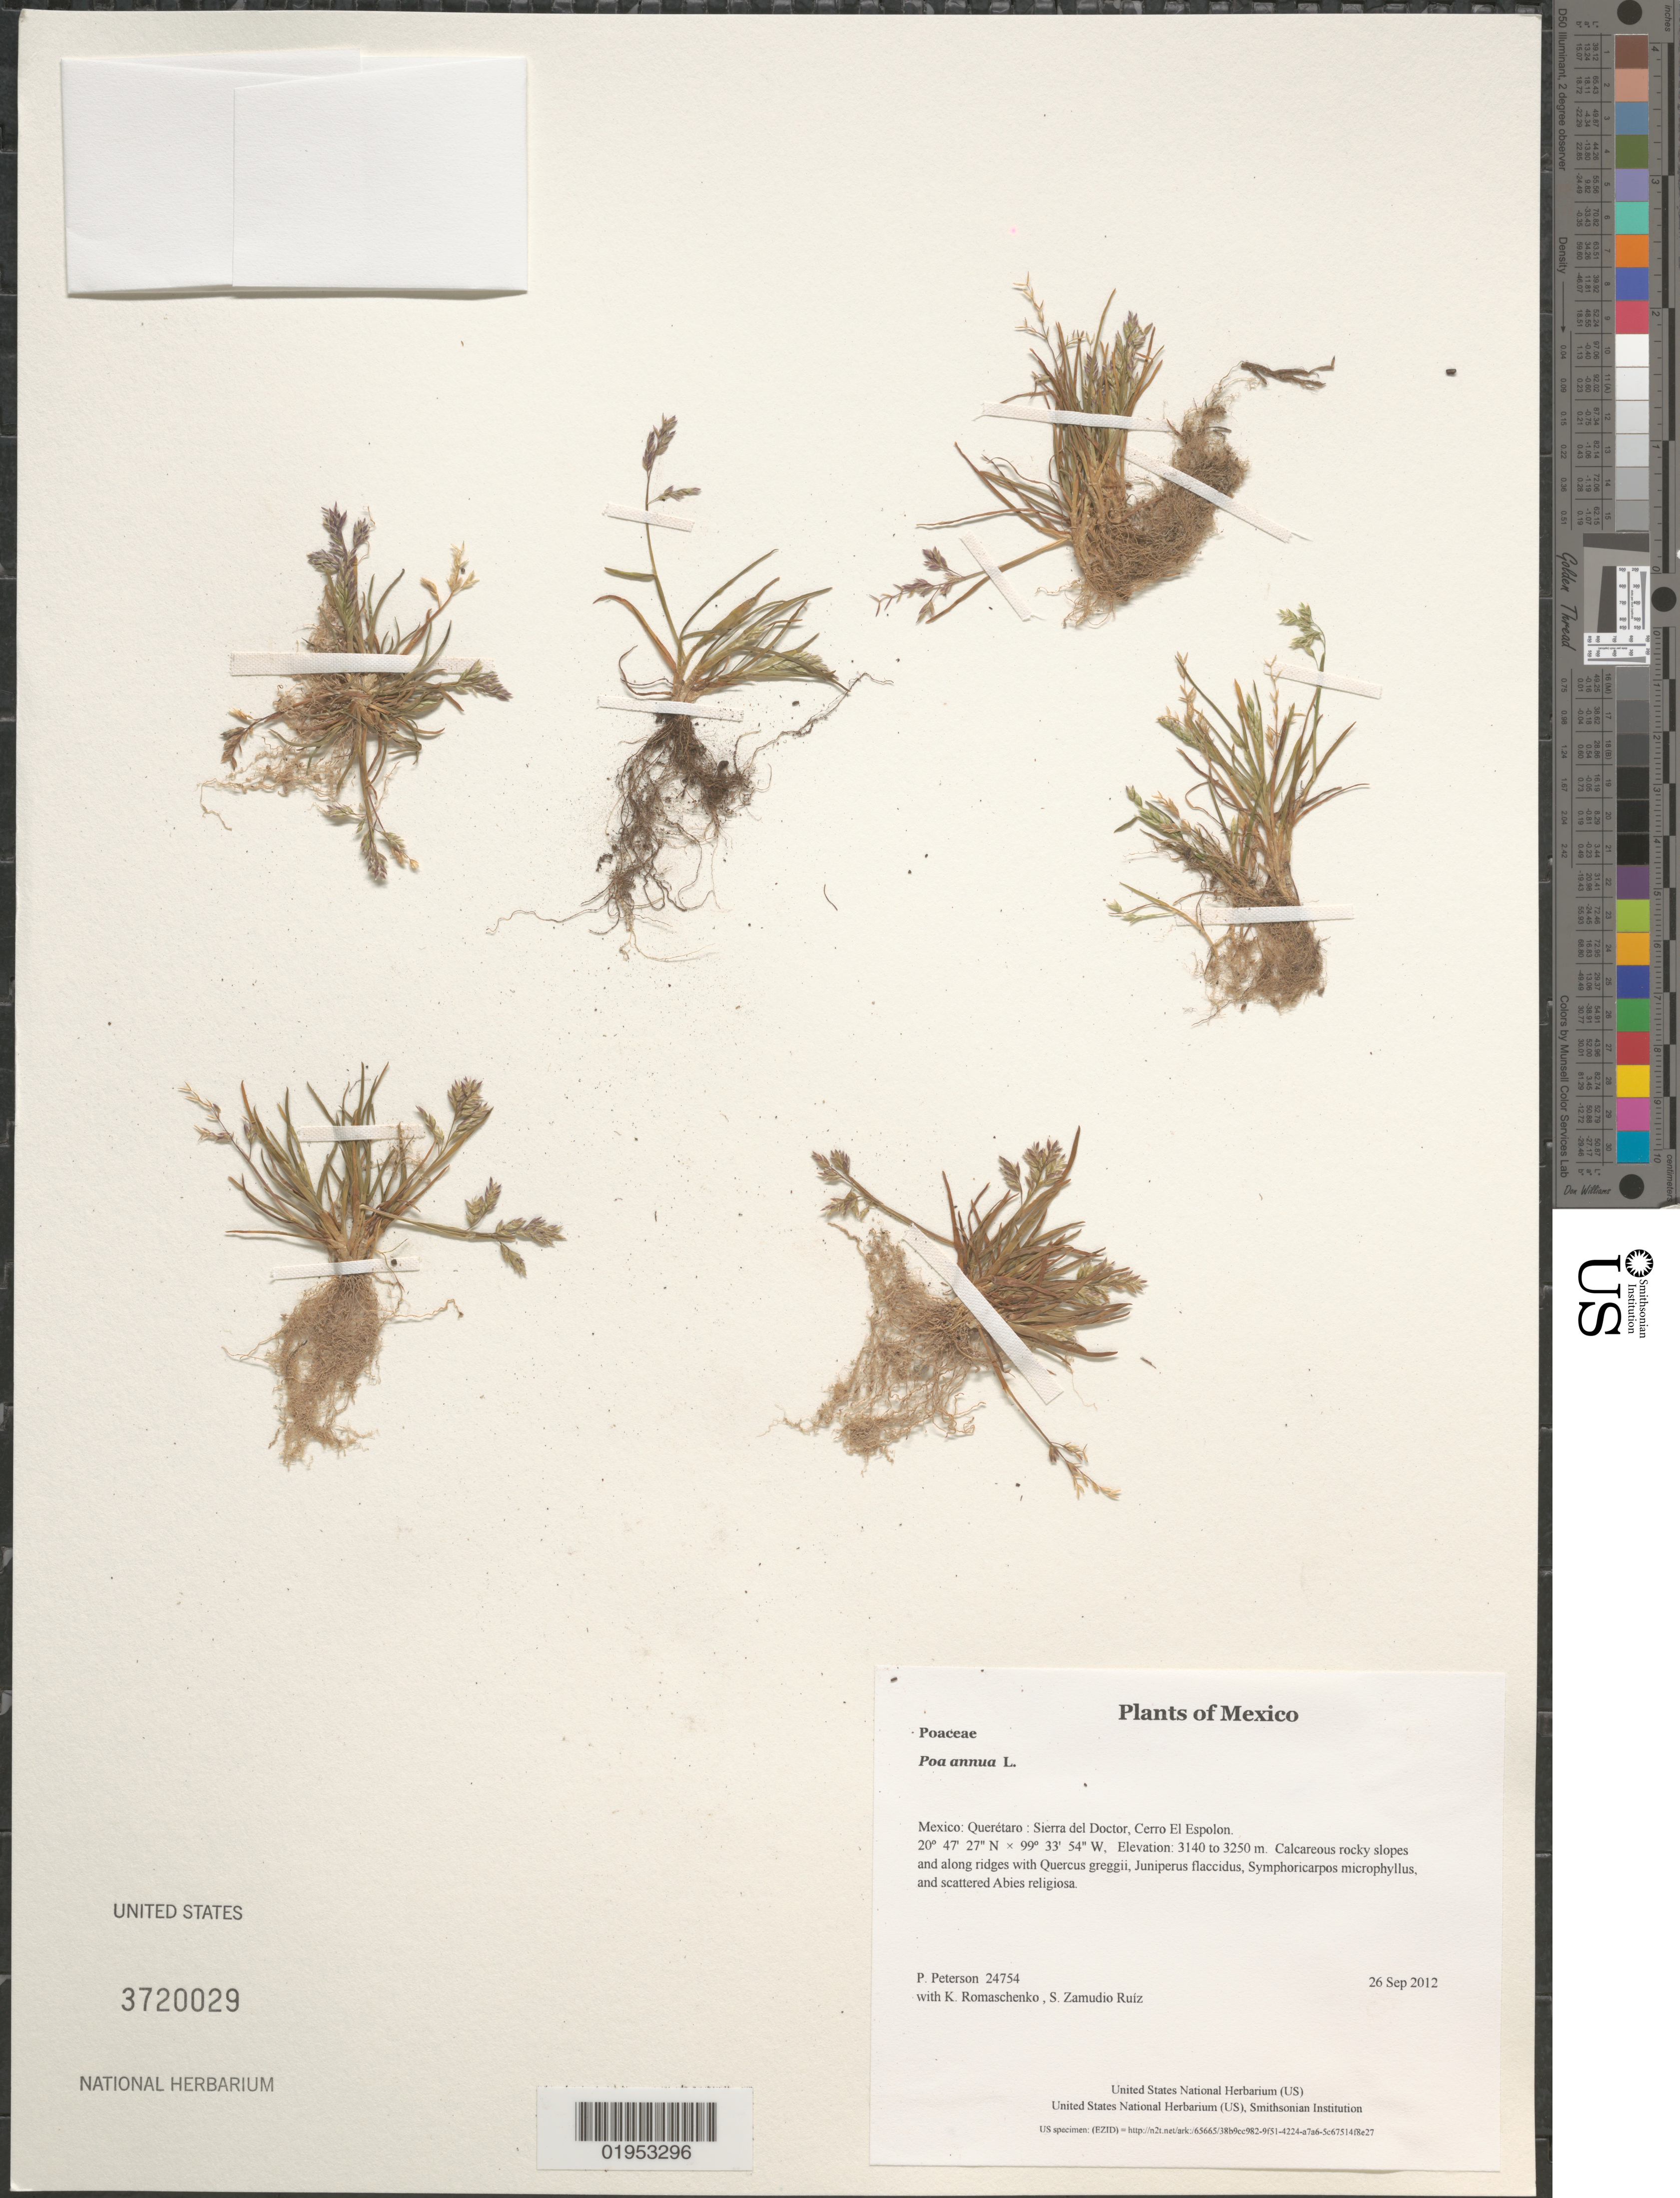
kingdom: Plantae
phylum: Tracheophyta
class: Liliopsida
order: Poales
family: Poaceae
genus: Poa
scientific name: Poa annua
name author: L.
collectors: P. M. Peterson, K. Romaschenko & S. Zamudio Ruíz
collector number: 24754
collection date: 2012-09-26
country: Mexico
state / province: Querétaro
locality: Sierra del Doctor, Cerro El Espolon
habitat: Calcareous rocky slopes and along ridges with Quercus greggii, Juniperus flaccidus, Symphoricarpos microphyllus, and scattered Abies religiosa.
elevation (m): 3140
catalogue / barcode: US 3720029